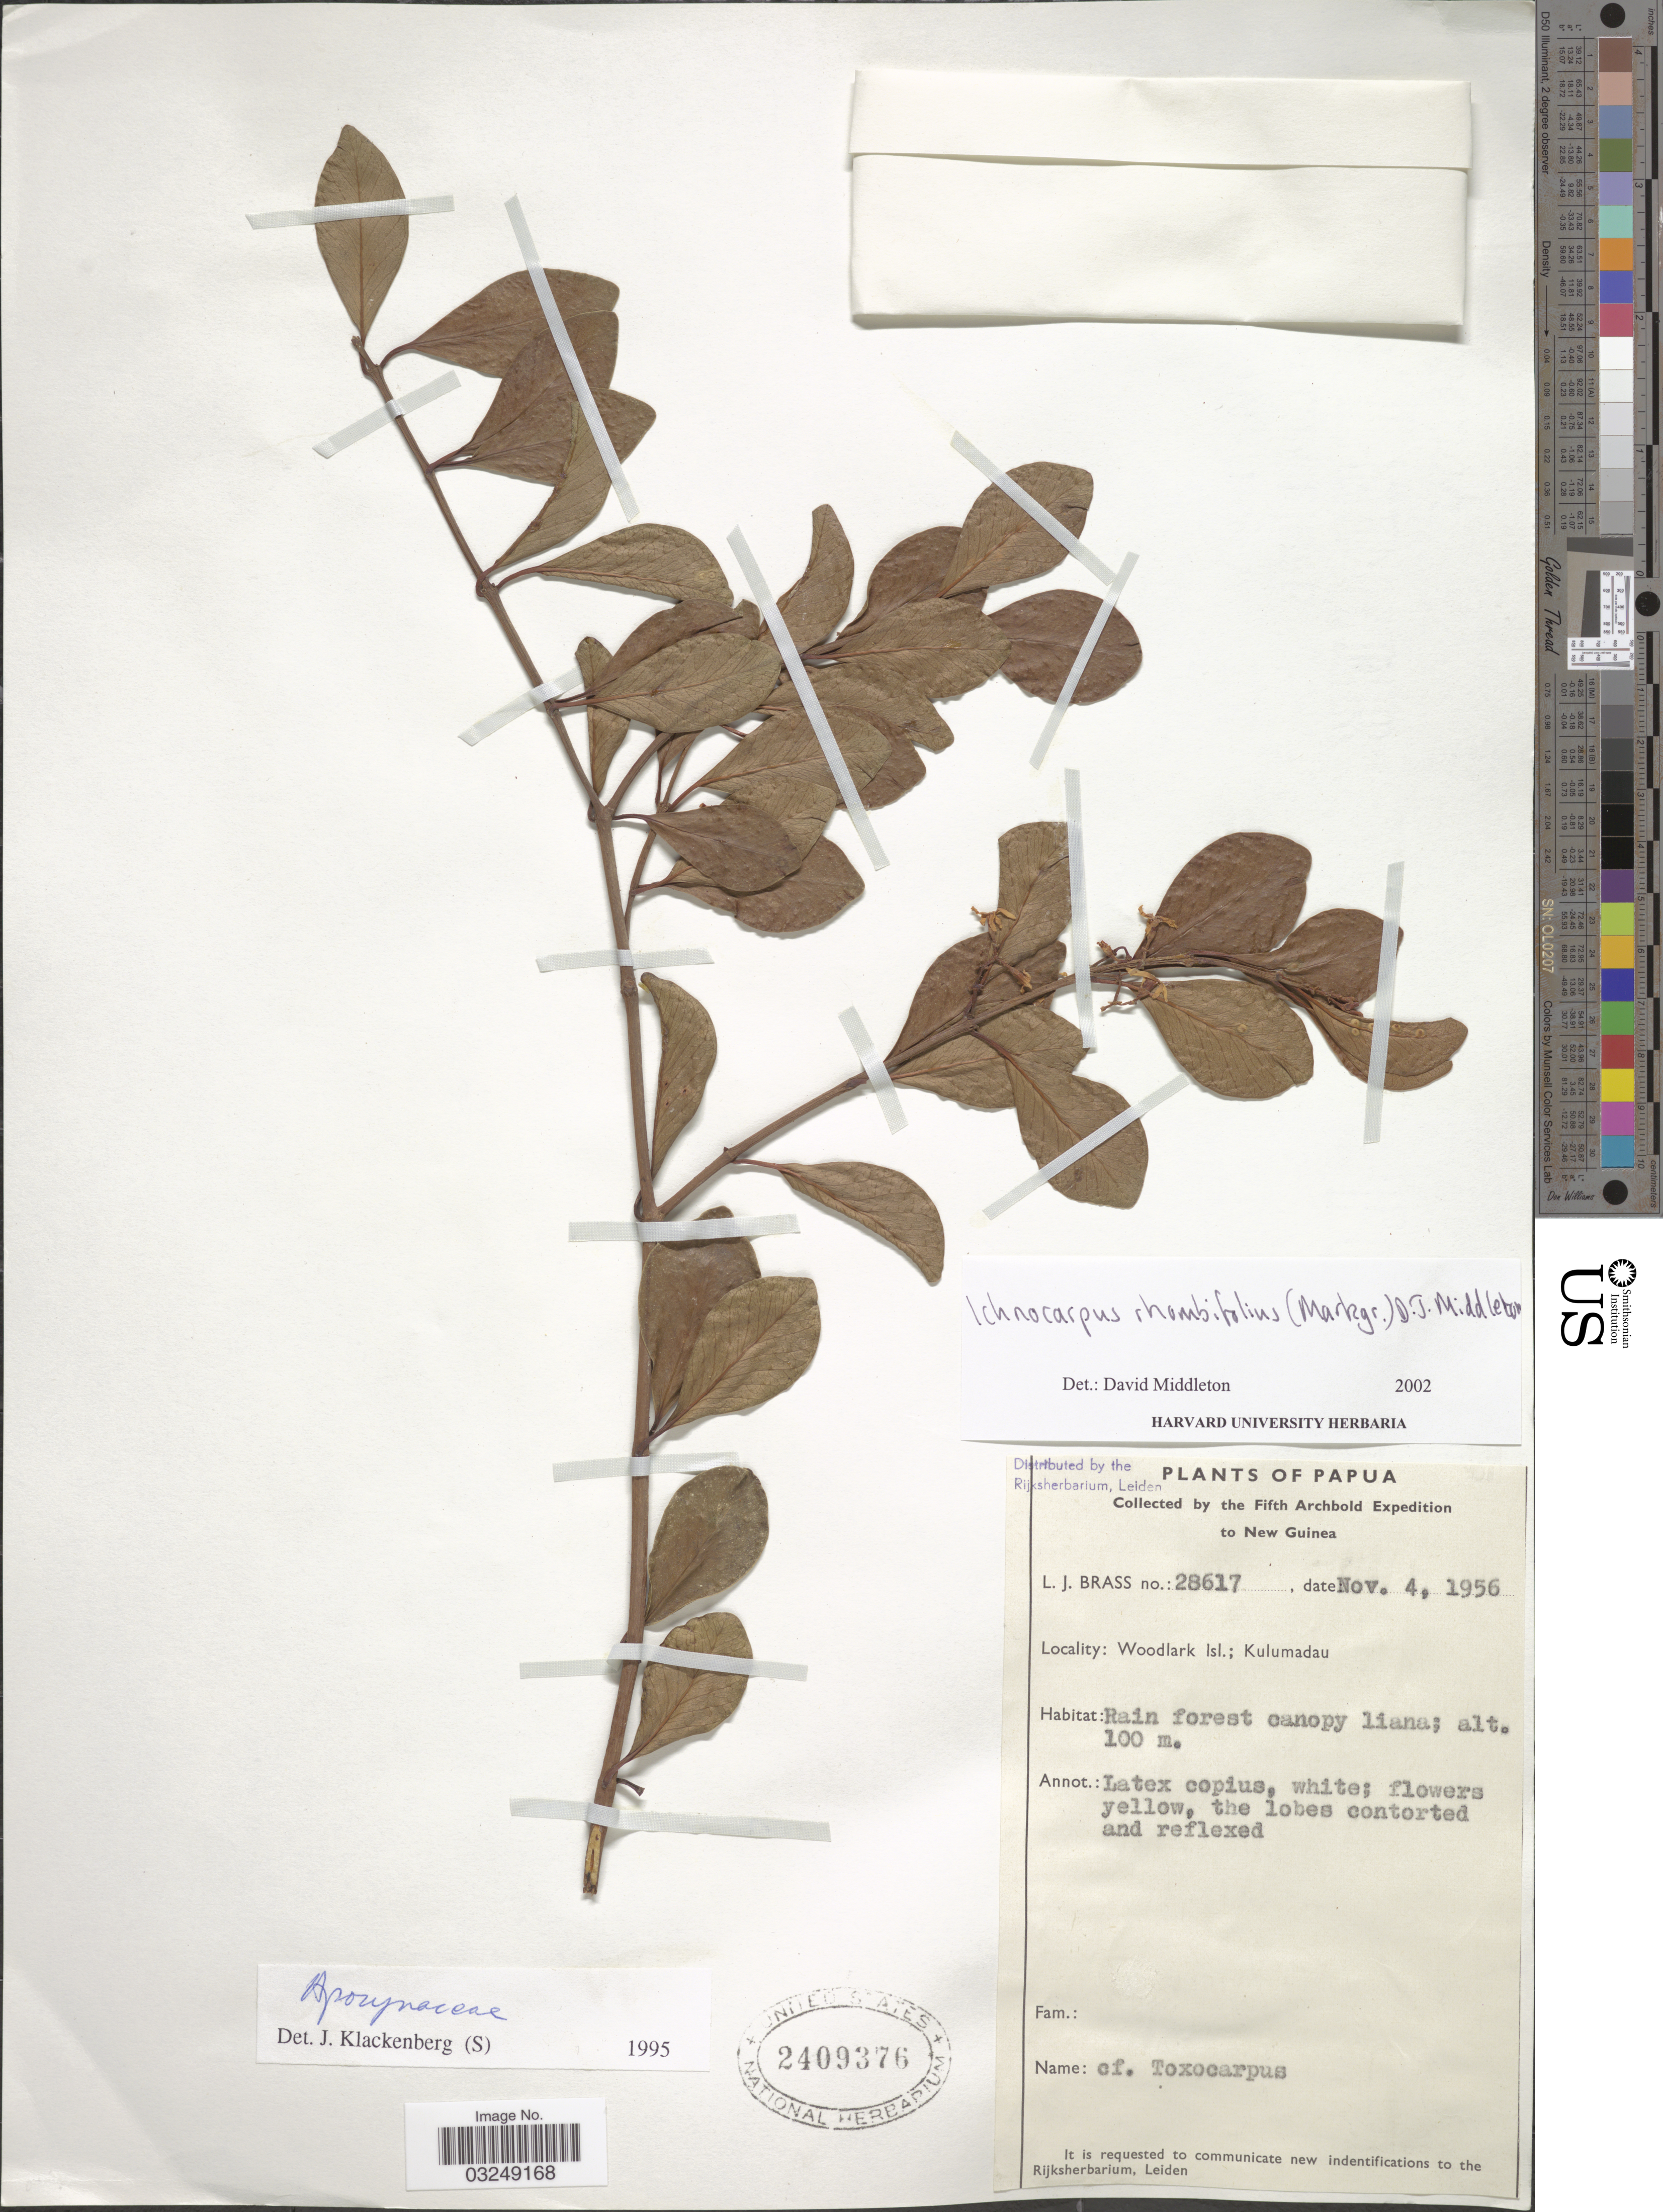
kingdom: Plantae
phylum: Tracheophyta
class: Magnoliopsida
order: Gentianales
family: Apocynaceae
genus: Ichnocarpus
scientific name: Ichnocarpus rhombifolius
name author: (Markgr.) D.J. Middleton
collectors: L. J. Brass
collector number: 28617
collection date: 1956-11-04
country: Papua New Guinea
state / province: Milne Bay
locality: Papua, New Guinea. Woodlark Isl.; Kulumadau.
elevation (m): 100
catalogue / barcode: US 2409376